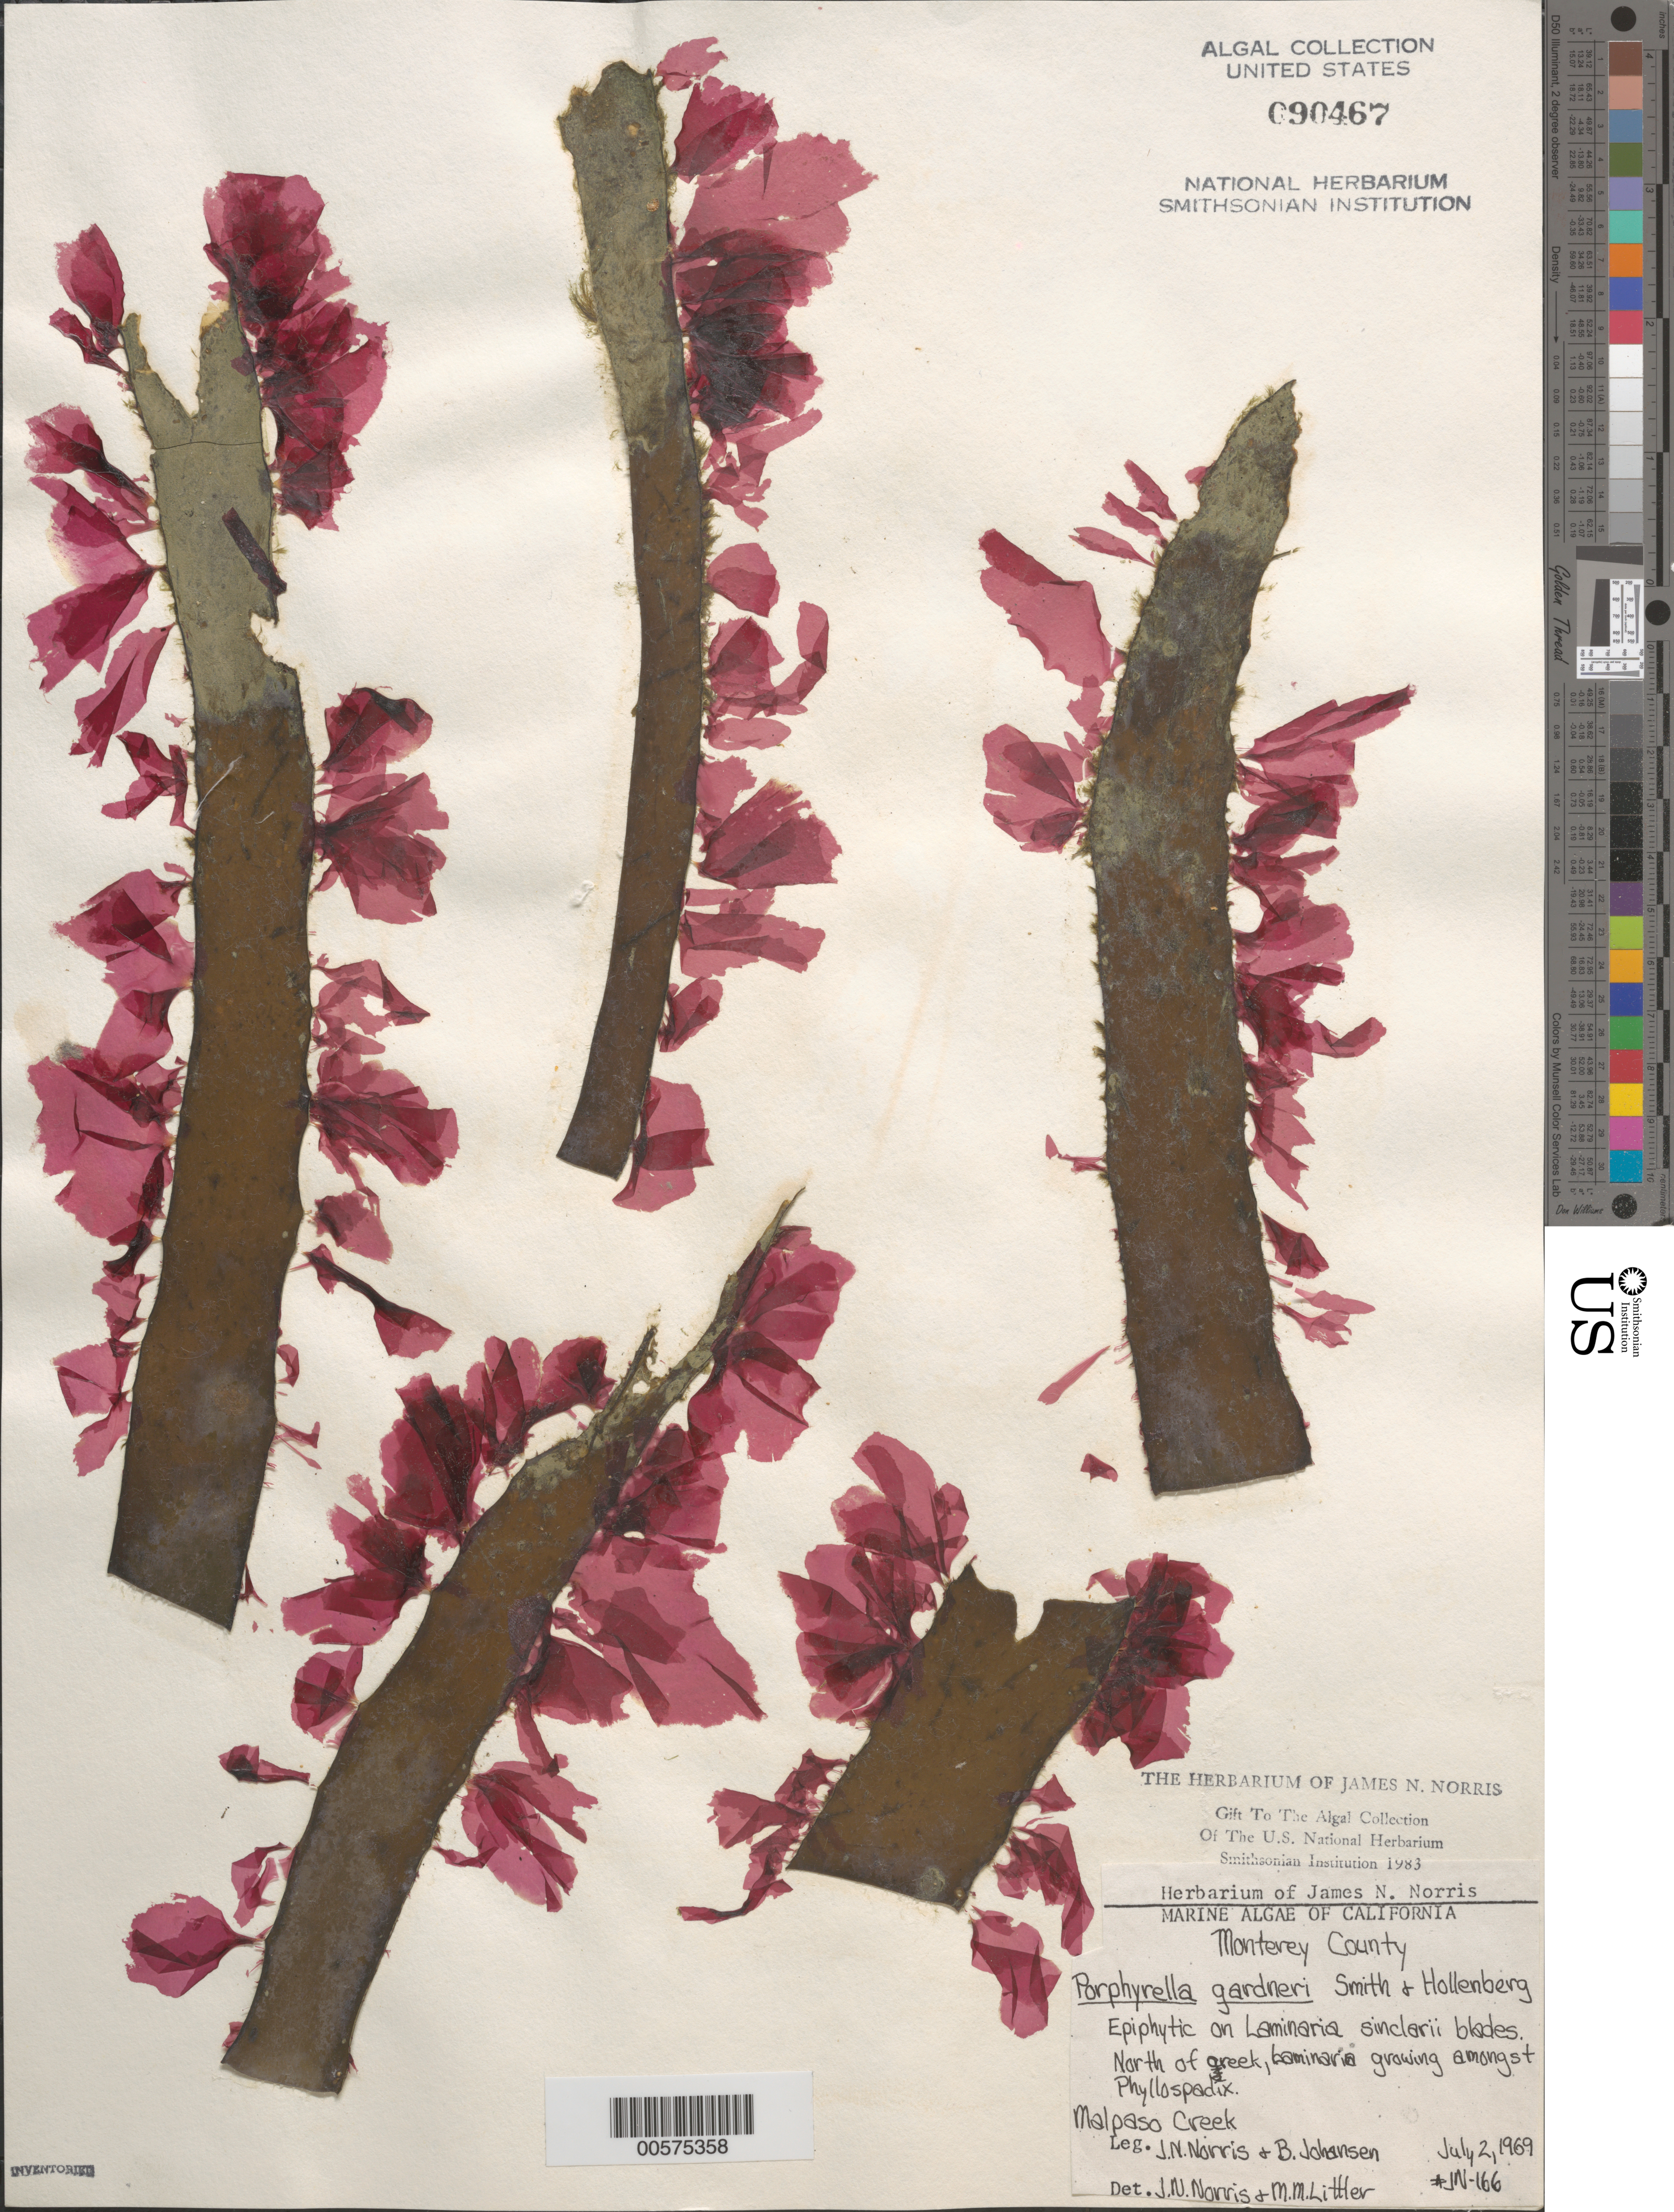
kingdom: Plantae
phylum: Rhodophyta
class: Bangiophyceae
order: Bangiales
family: Bangiaceae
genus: Pyropia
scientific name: Pyropia gardneri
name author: (G.M. Sm. & Hollenb.) S.C. Lindstrom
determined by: Algae name updating Project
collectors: J. N. Norris & B. Johansen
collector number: JN-166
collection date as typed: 02 Jul 1969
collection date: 1969-07-02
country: United States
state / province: California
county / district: Monterey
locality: Malpaso Creek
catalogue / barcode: US 90467